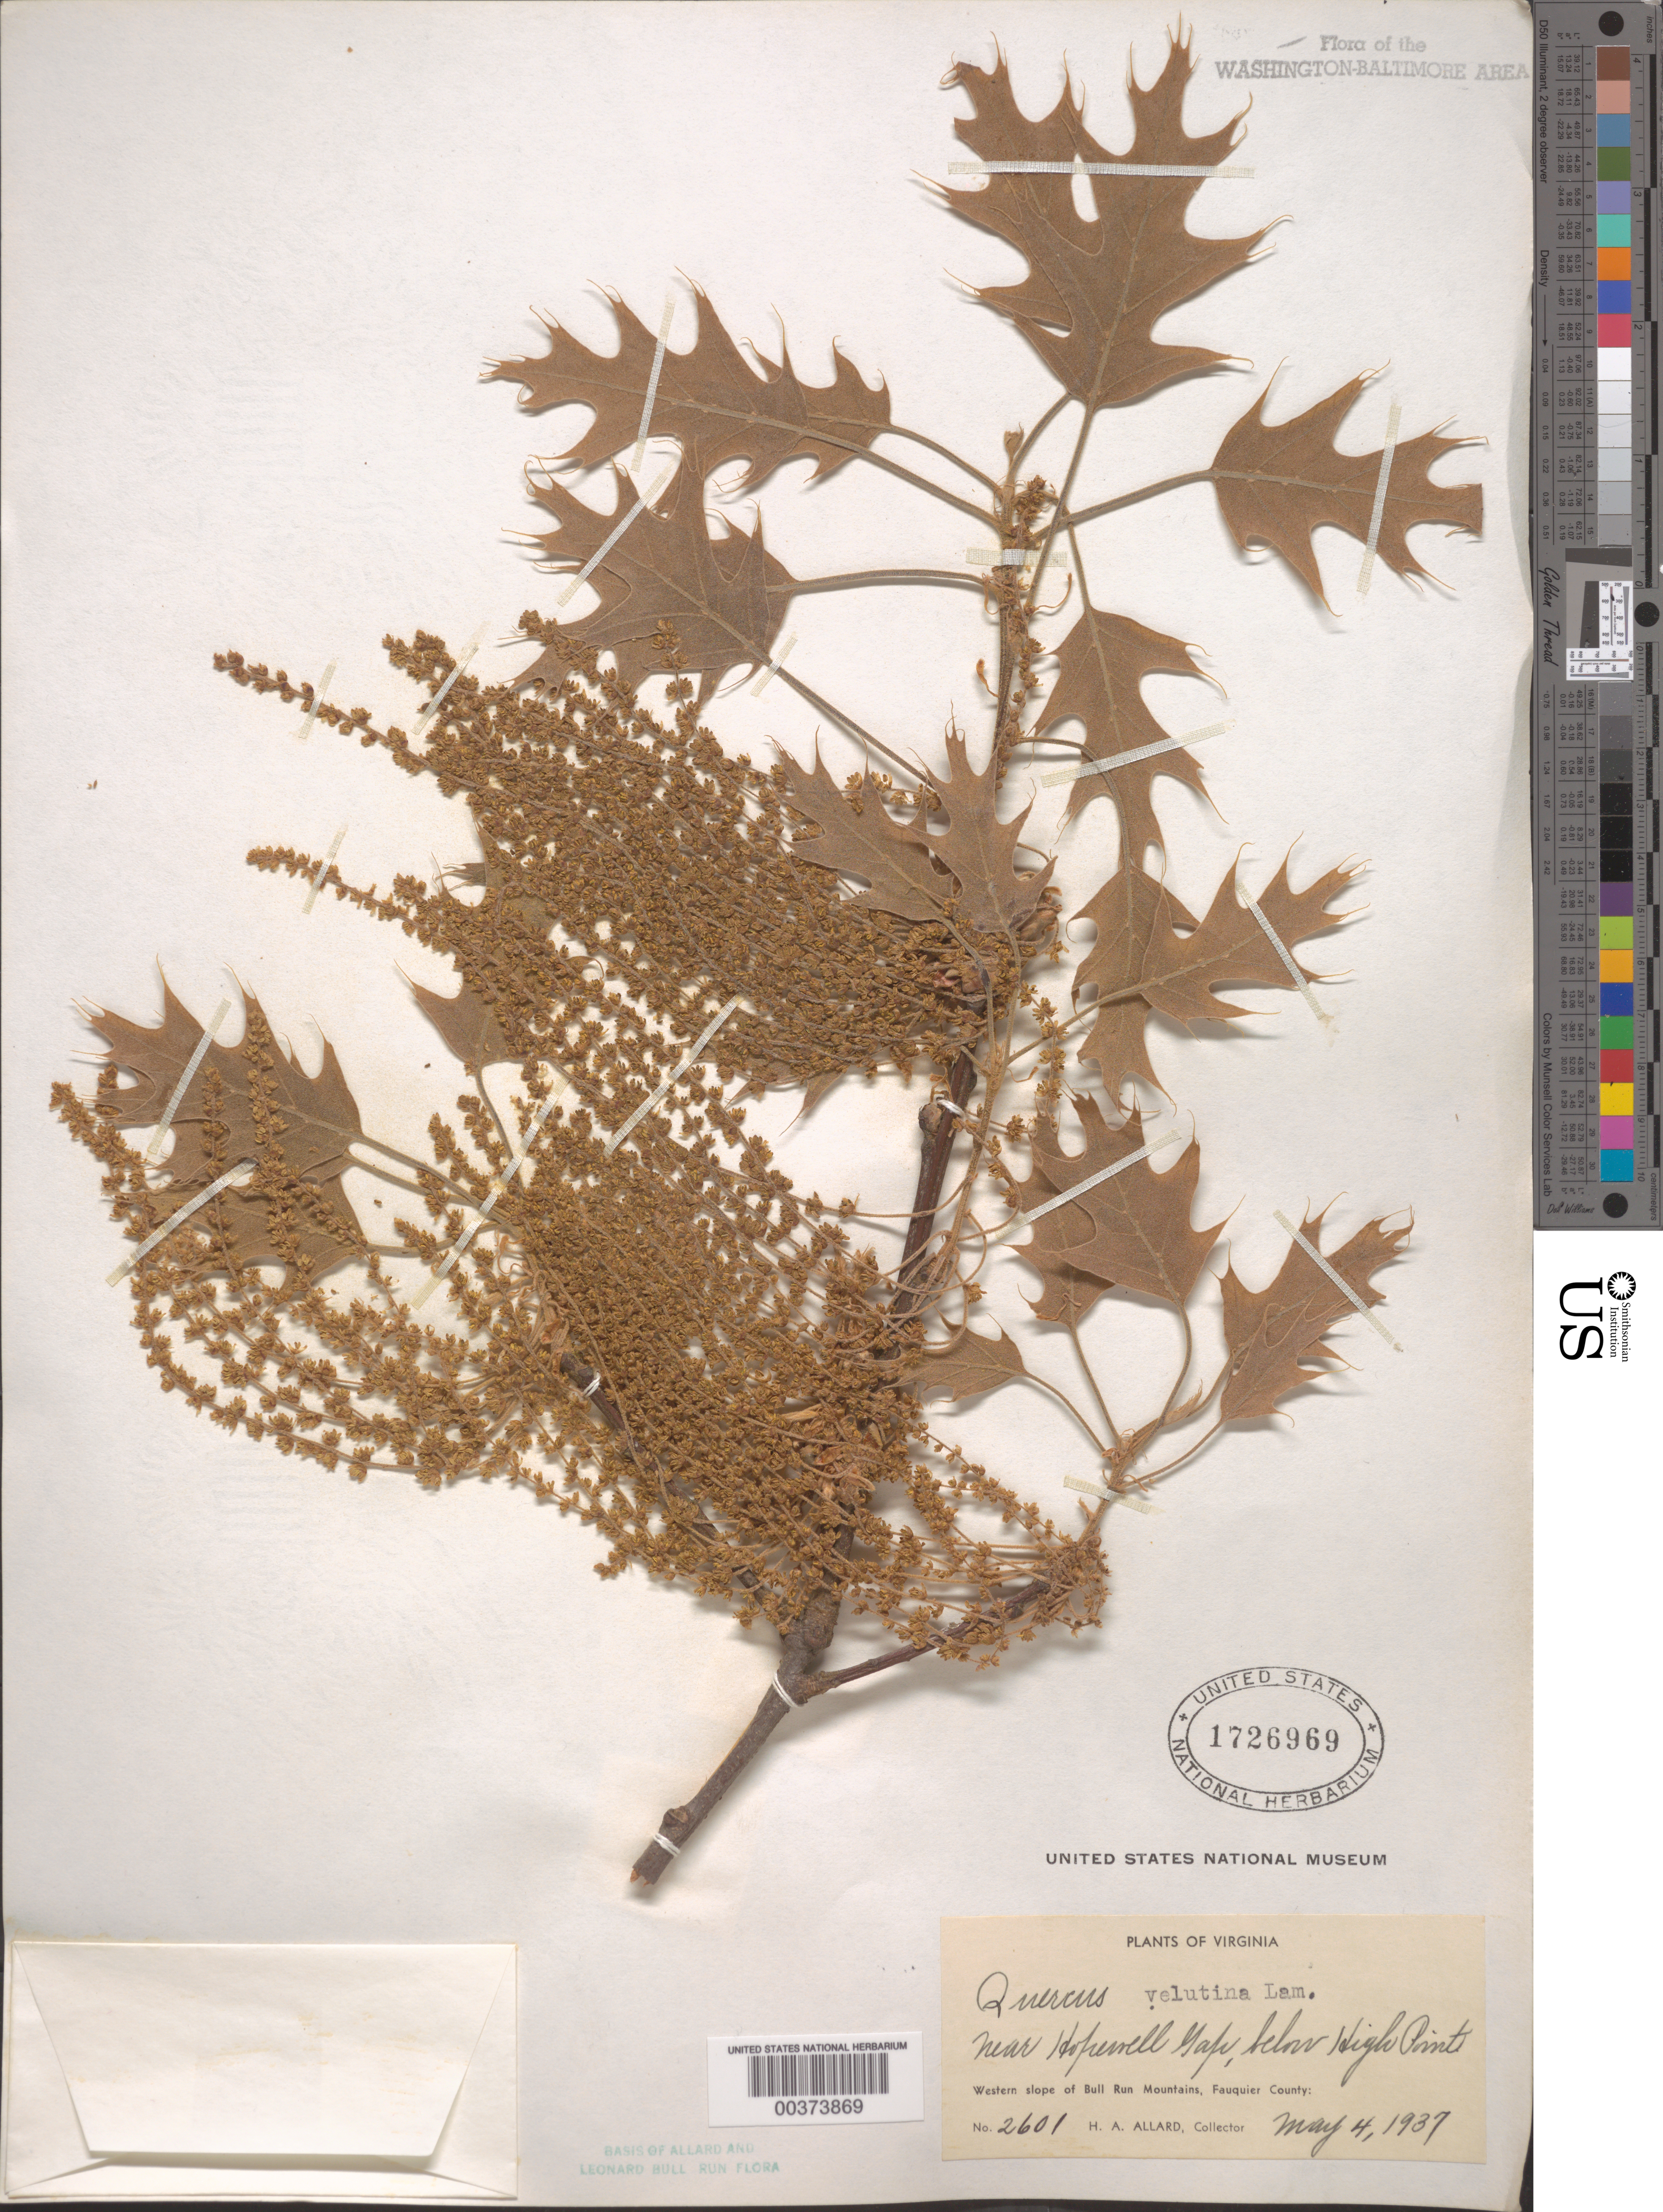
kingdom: Plantae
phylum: Tracheophyta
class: Magnoliopsida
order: Fagales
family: Fagaceae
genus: Quercus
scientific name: Quercus velutina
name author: Lam.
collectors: H. A. Allard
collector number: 2601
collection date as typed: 04 May 1937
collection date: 1937-05-04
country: United States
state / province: Virginia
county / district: Fauquier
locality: Hopewell Gap, below High Point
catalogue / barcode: US 1726969